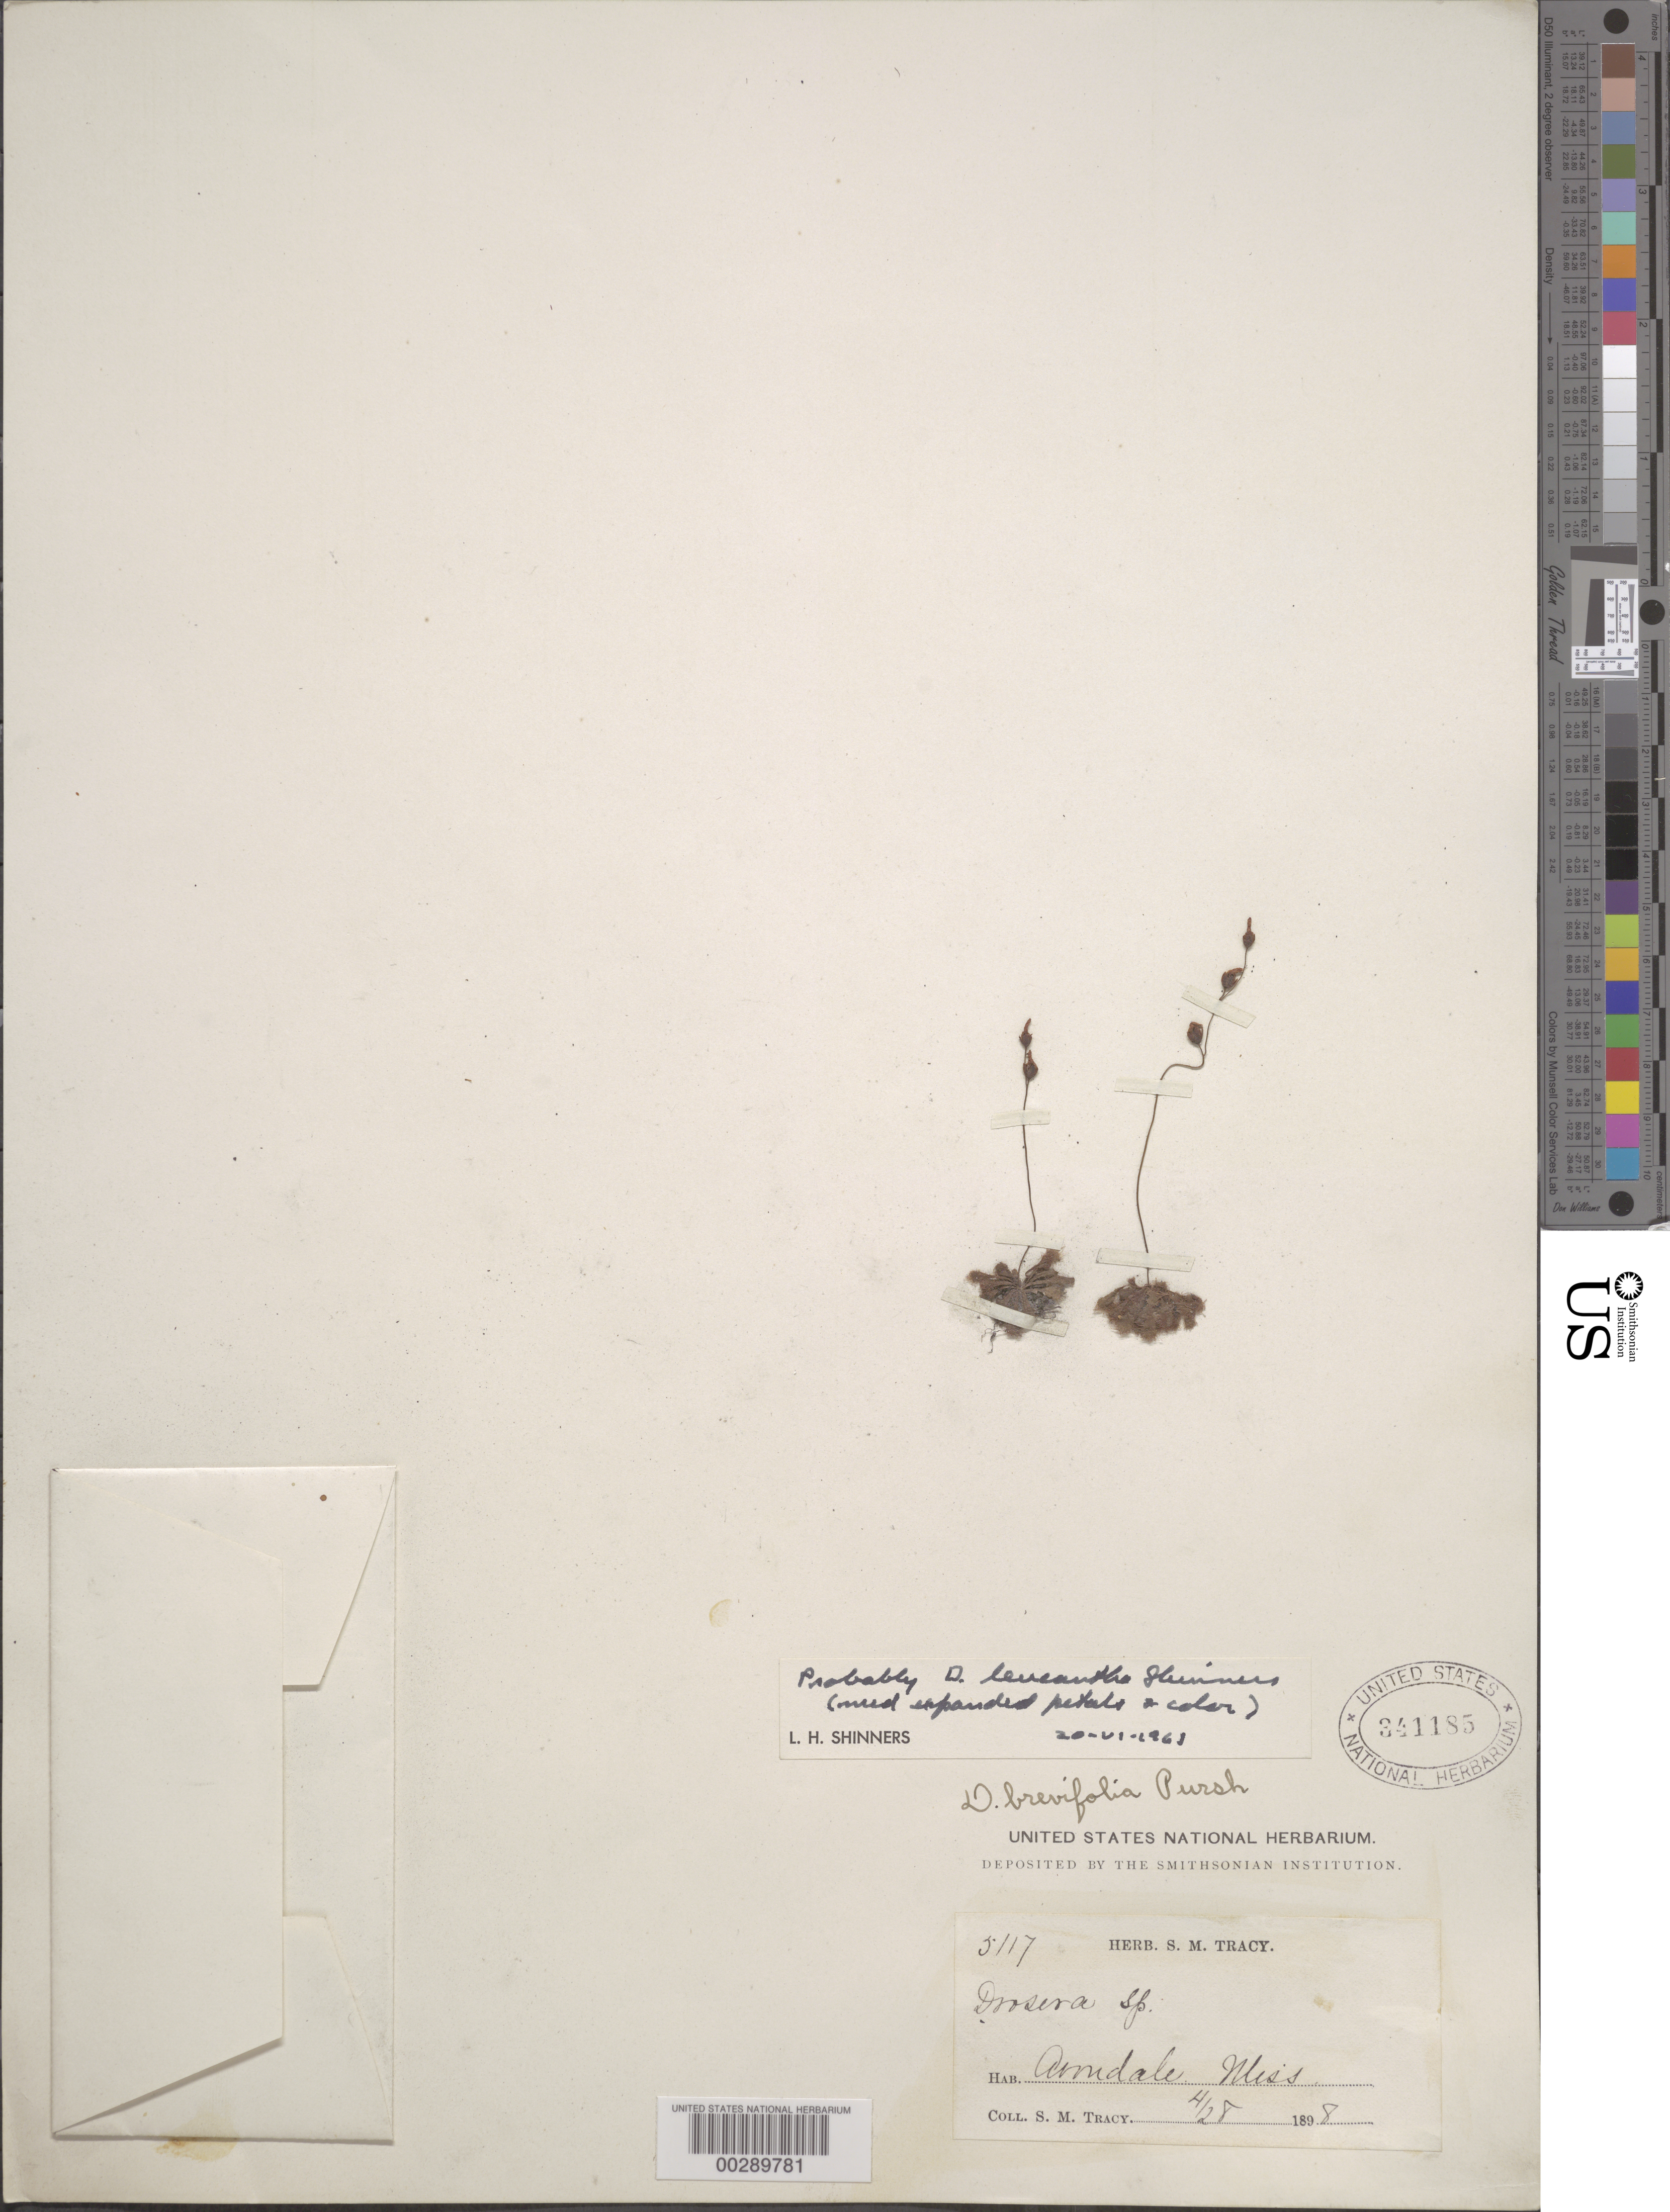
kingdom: Plantae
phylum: Tracheophyta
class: Magnoliopsida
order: Caryophyllales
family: Droseraceae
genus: Drosera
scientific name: Drosera leucantha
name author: Shinners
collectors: S. M. Tracy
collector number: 5117 Tracy Herb.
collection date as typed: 28 Apr 1898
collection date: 1898-04-28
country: United States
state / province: Mississippi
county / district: Oktibbeha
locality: Avondale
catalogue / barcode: US 341185